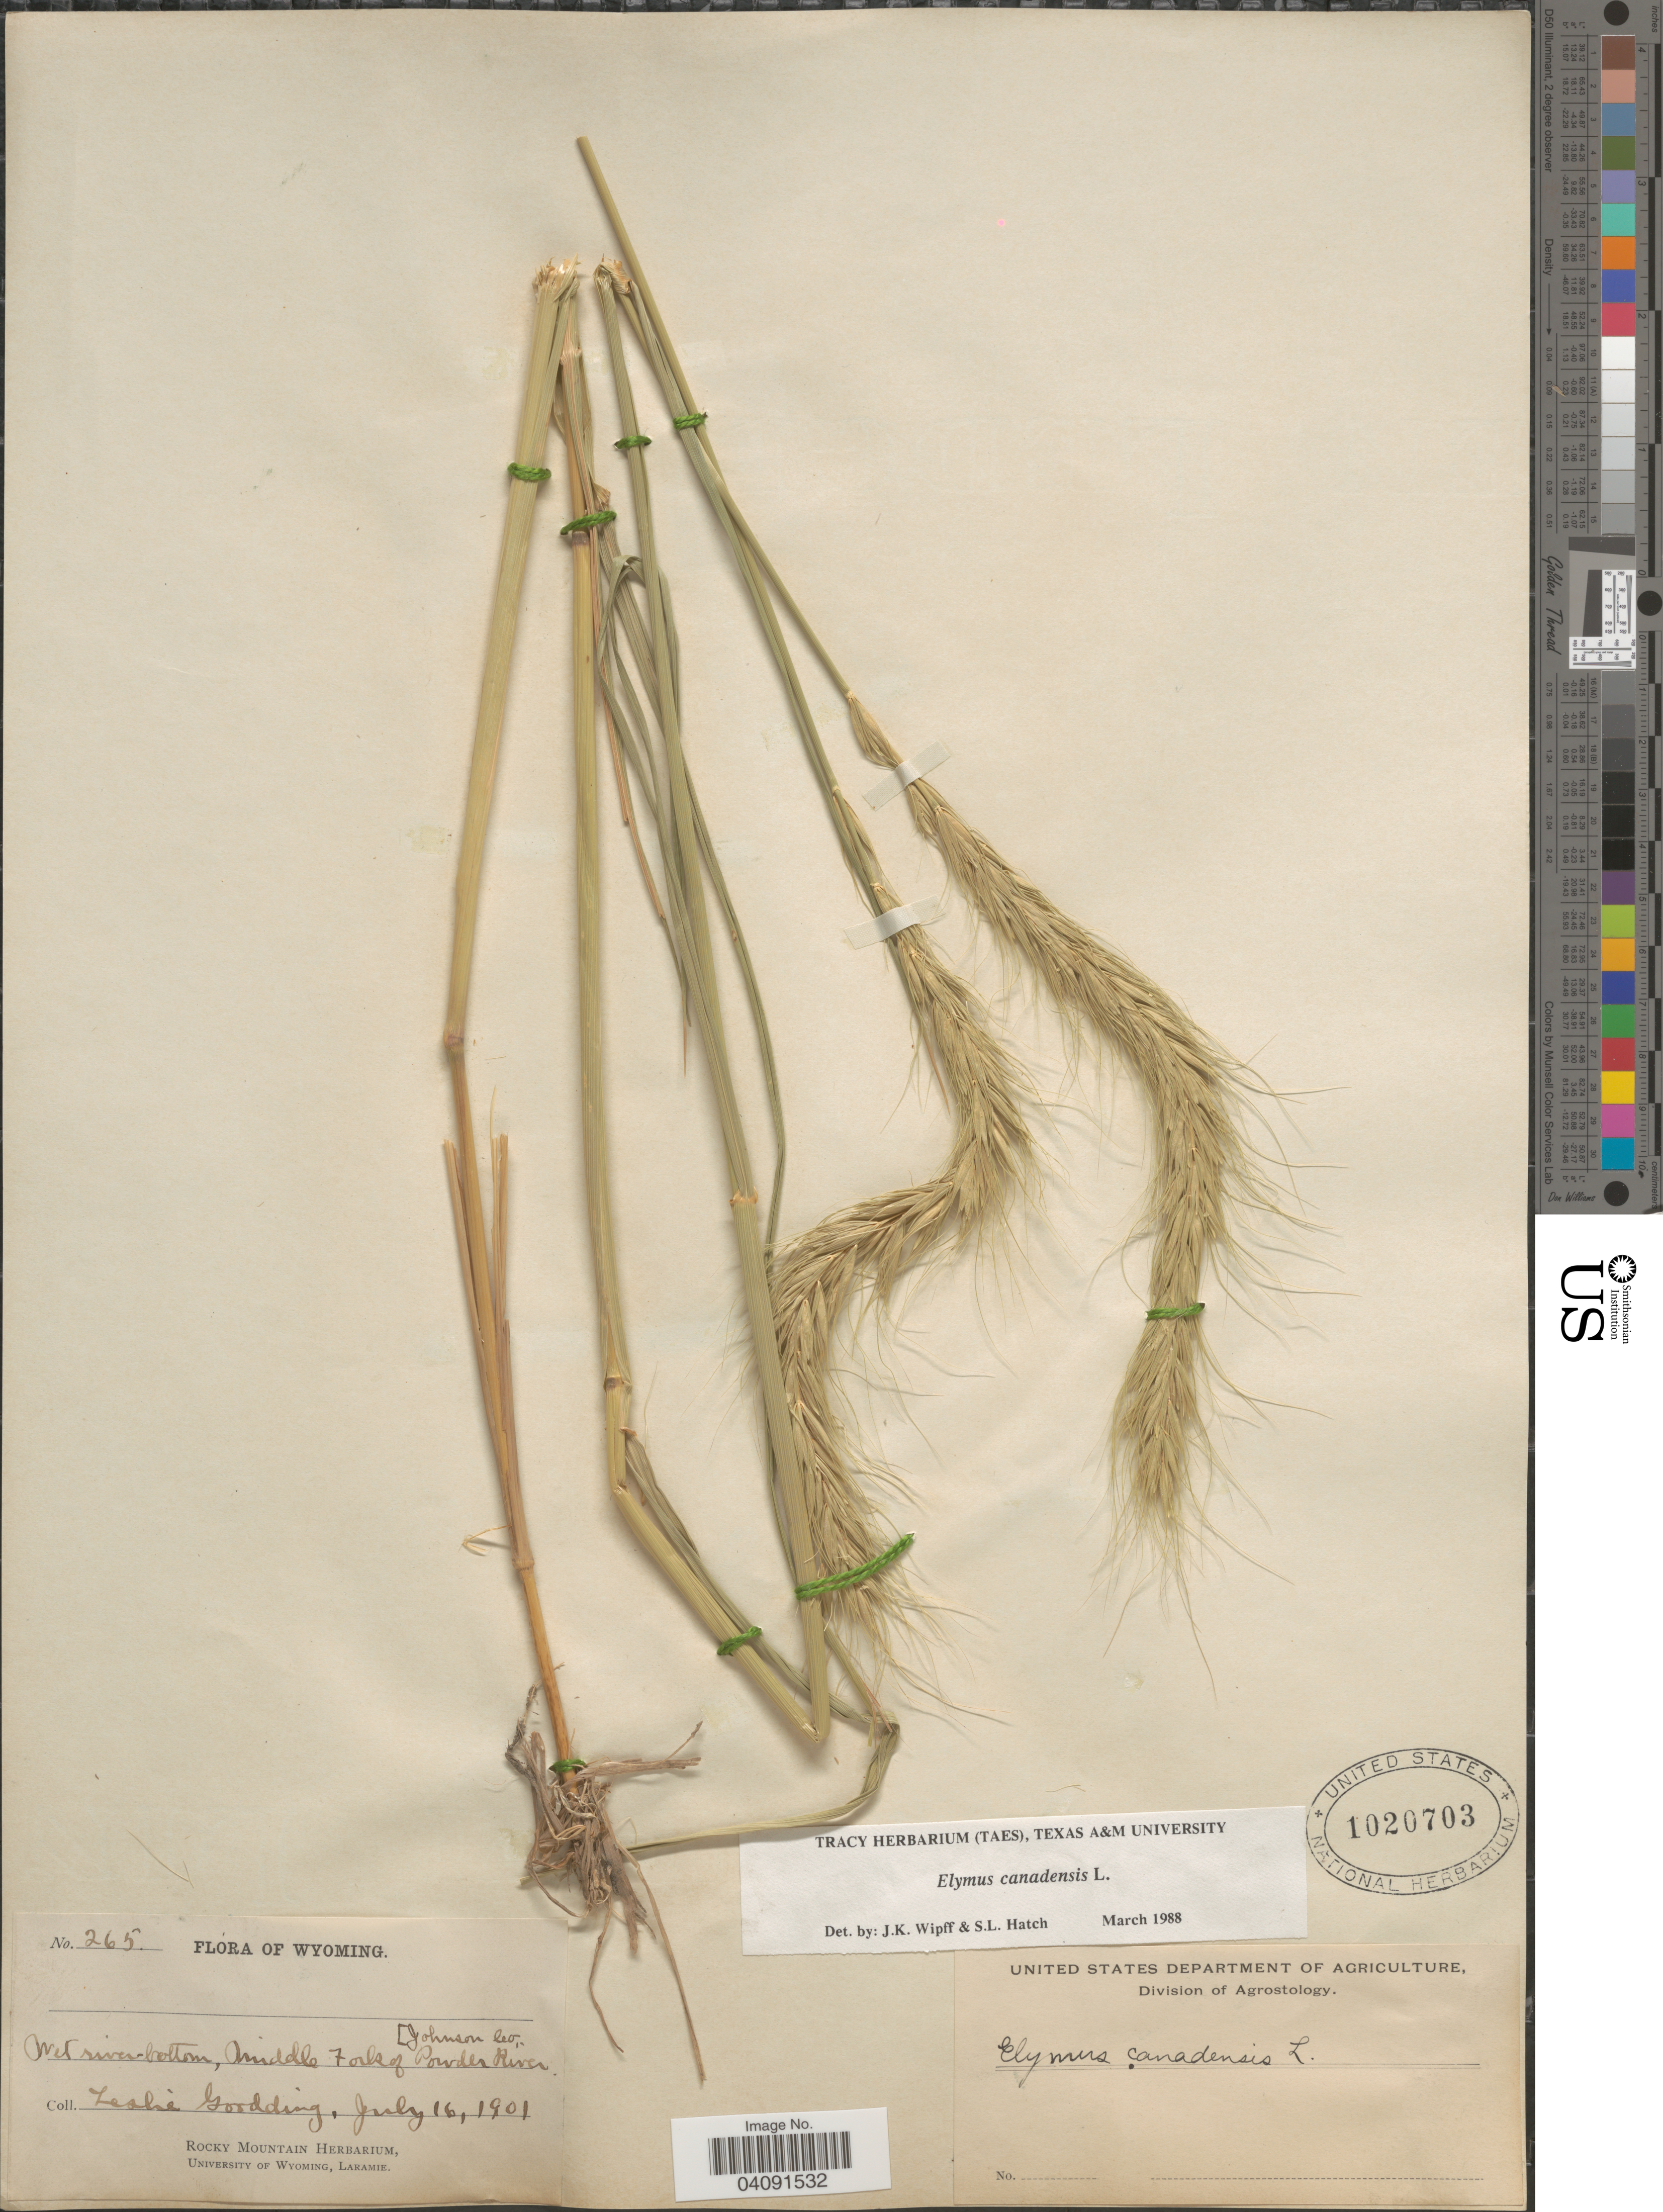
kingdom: Plantae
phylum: Tracheophyta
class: Liliopsida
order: Poales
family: Poaceae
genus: Elymus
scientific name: Elymus canadensis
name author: L.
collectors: L. N. Goodding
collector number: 265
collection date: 1901-07-16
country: United States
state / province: Wyoming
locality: Wet river-bototm, Middle Fork of Powder River. Johnson Co.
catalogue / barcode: US 1020703